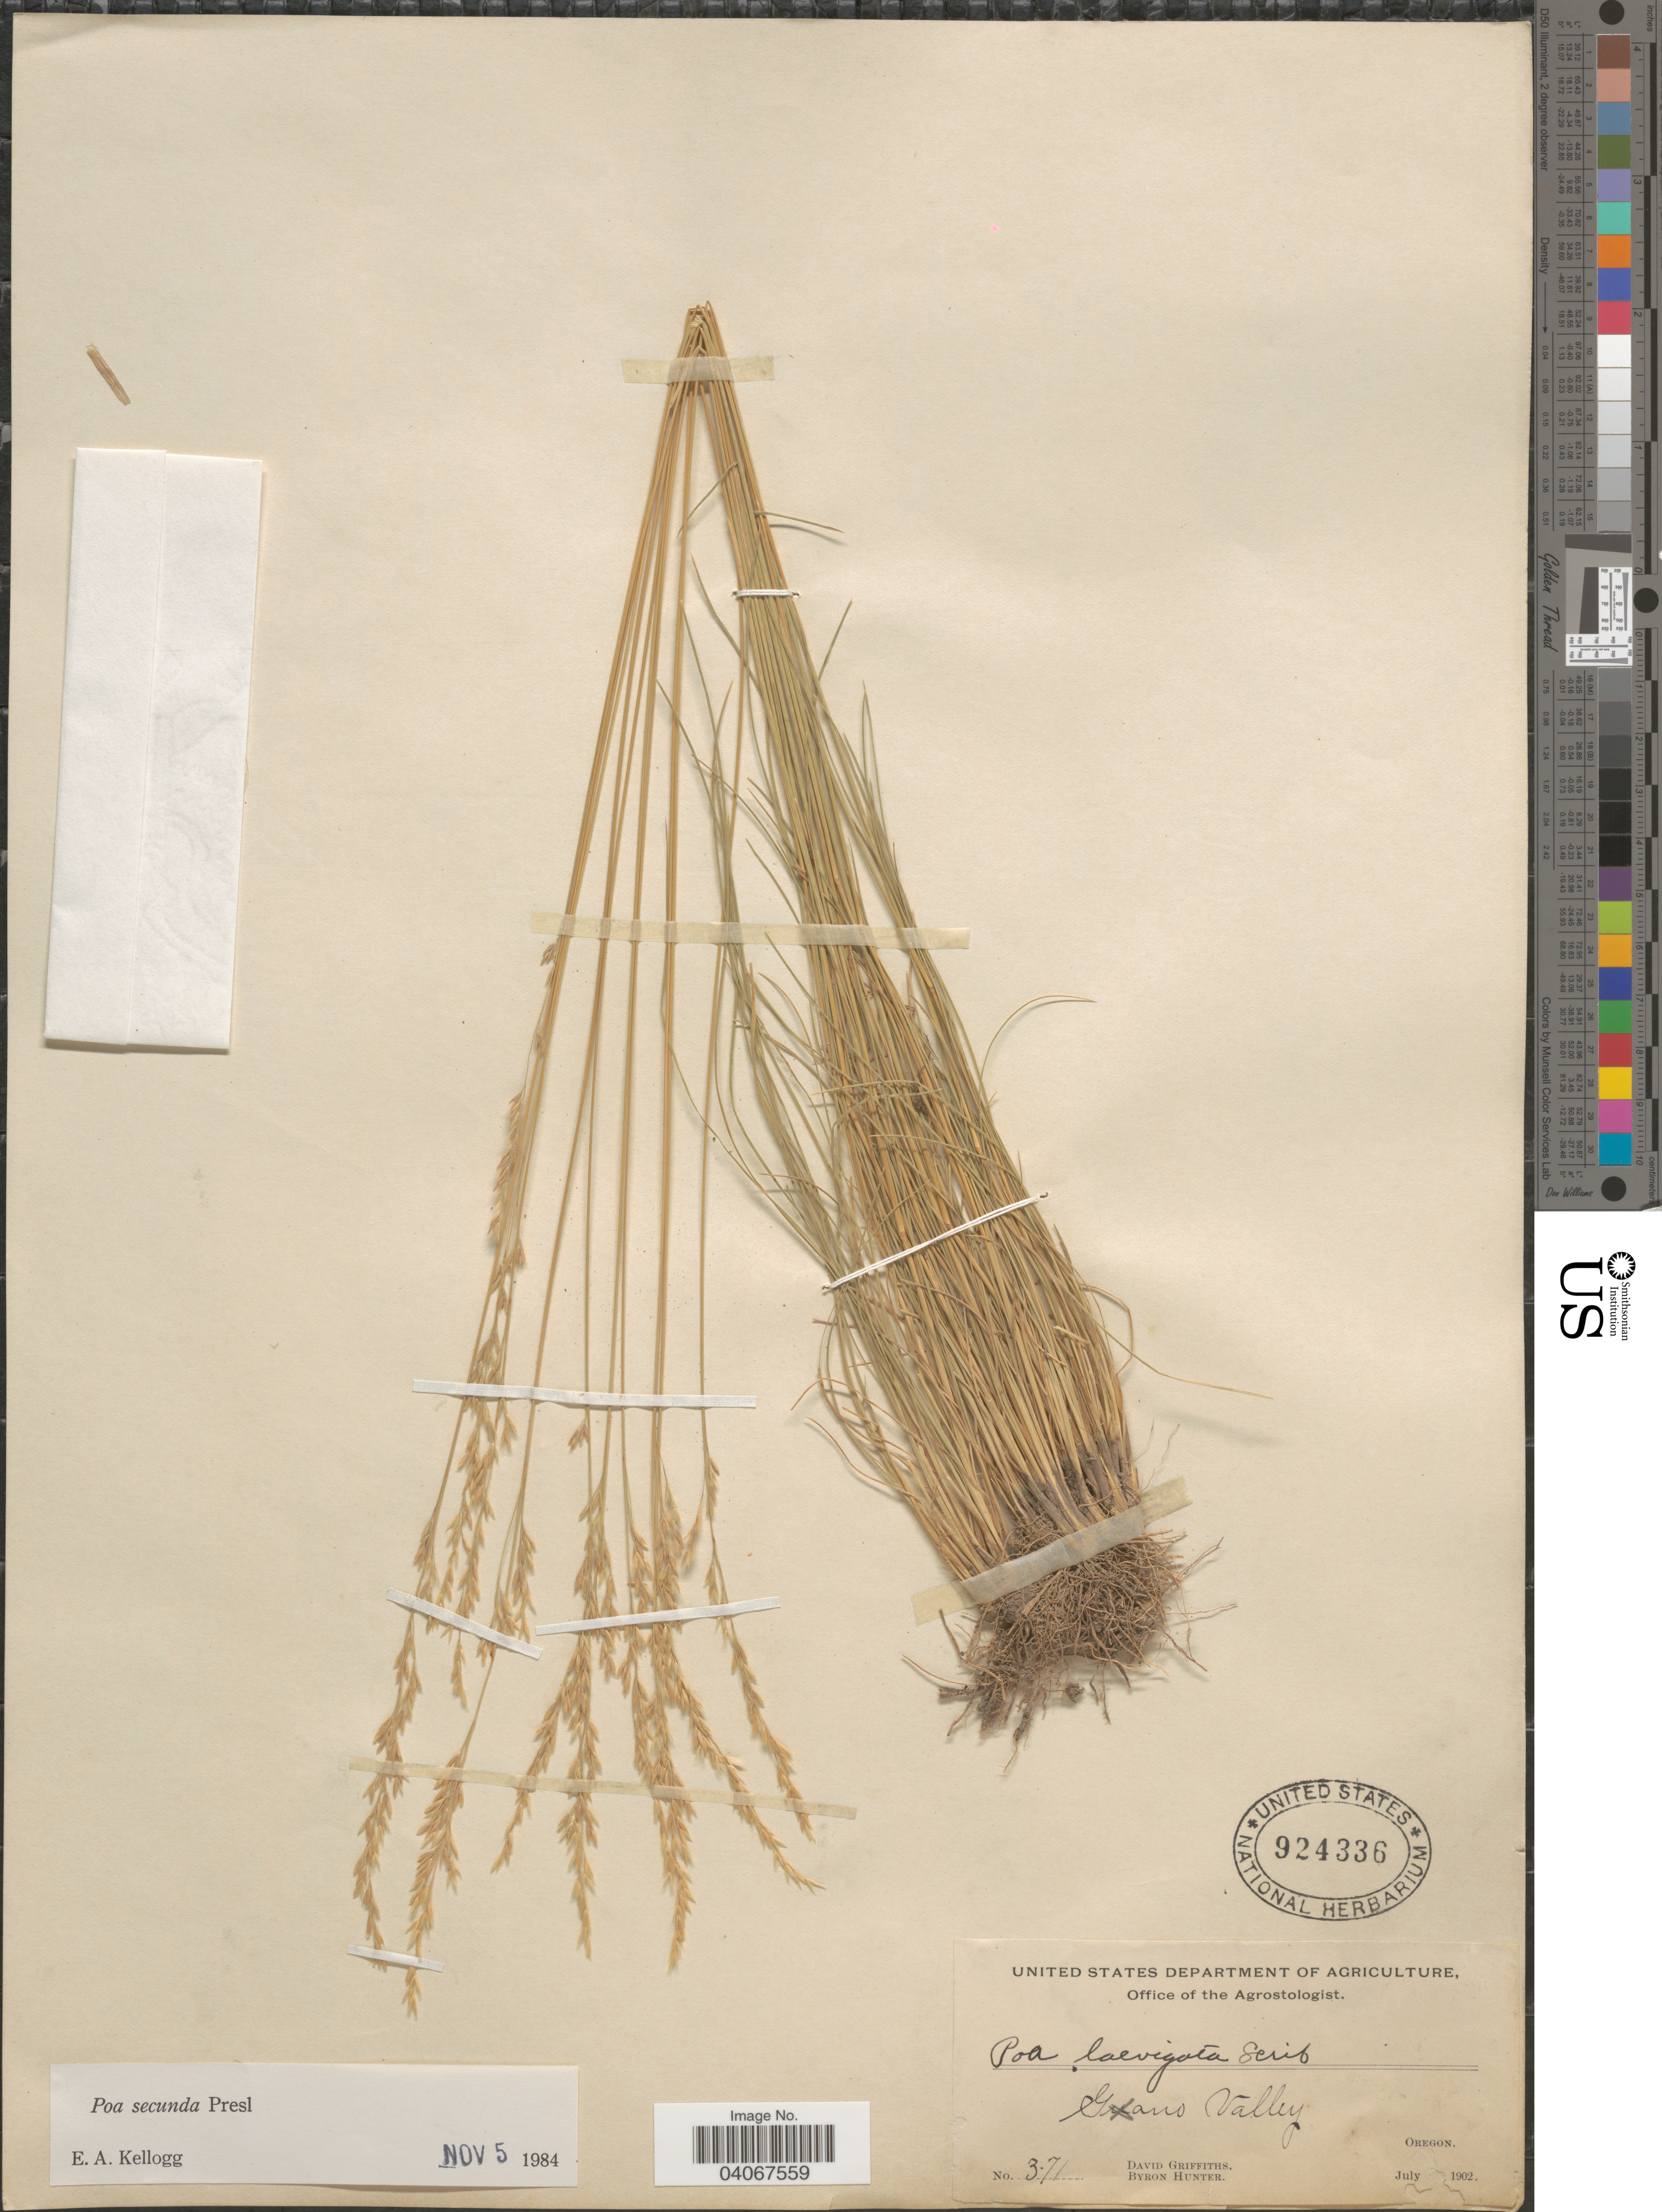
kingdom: Plantae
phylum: Tracheophyta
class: Liliopsida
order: Poales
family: Poaceae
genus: Poa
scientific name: Poa secunda subsp. secunda var. secunda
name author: J. Presl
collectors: D. Griffiths & B. Hunter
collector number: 371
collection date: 1902-07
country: United States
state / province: Oregon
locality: Gano Valley.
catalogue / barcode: US 924336